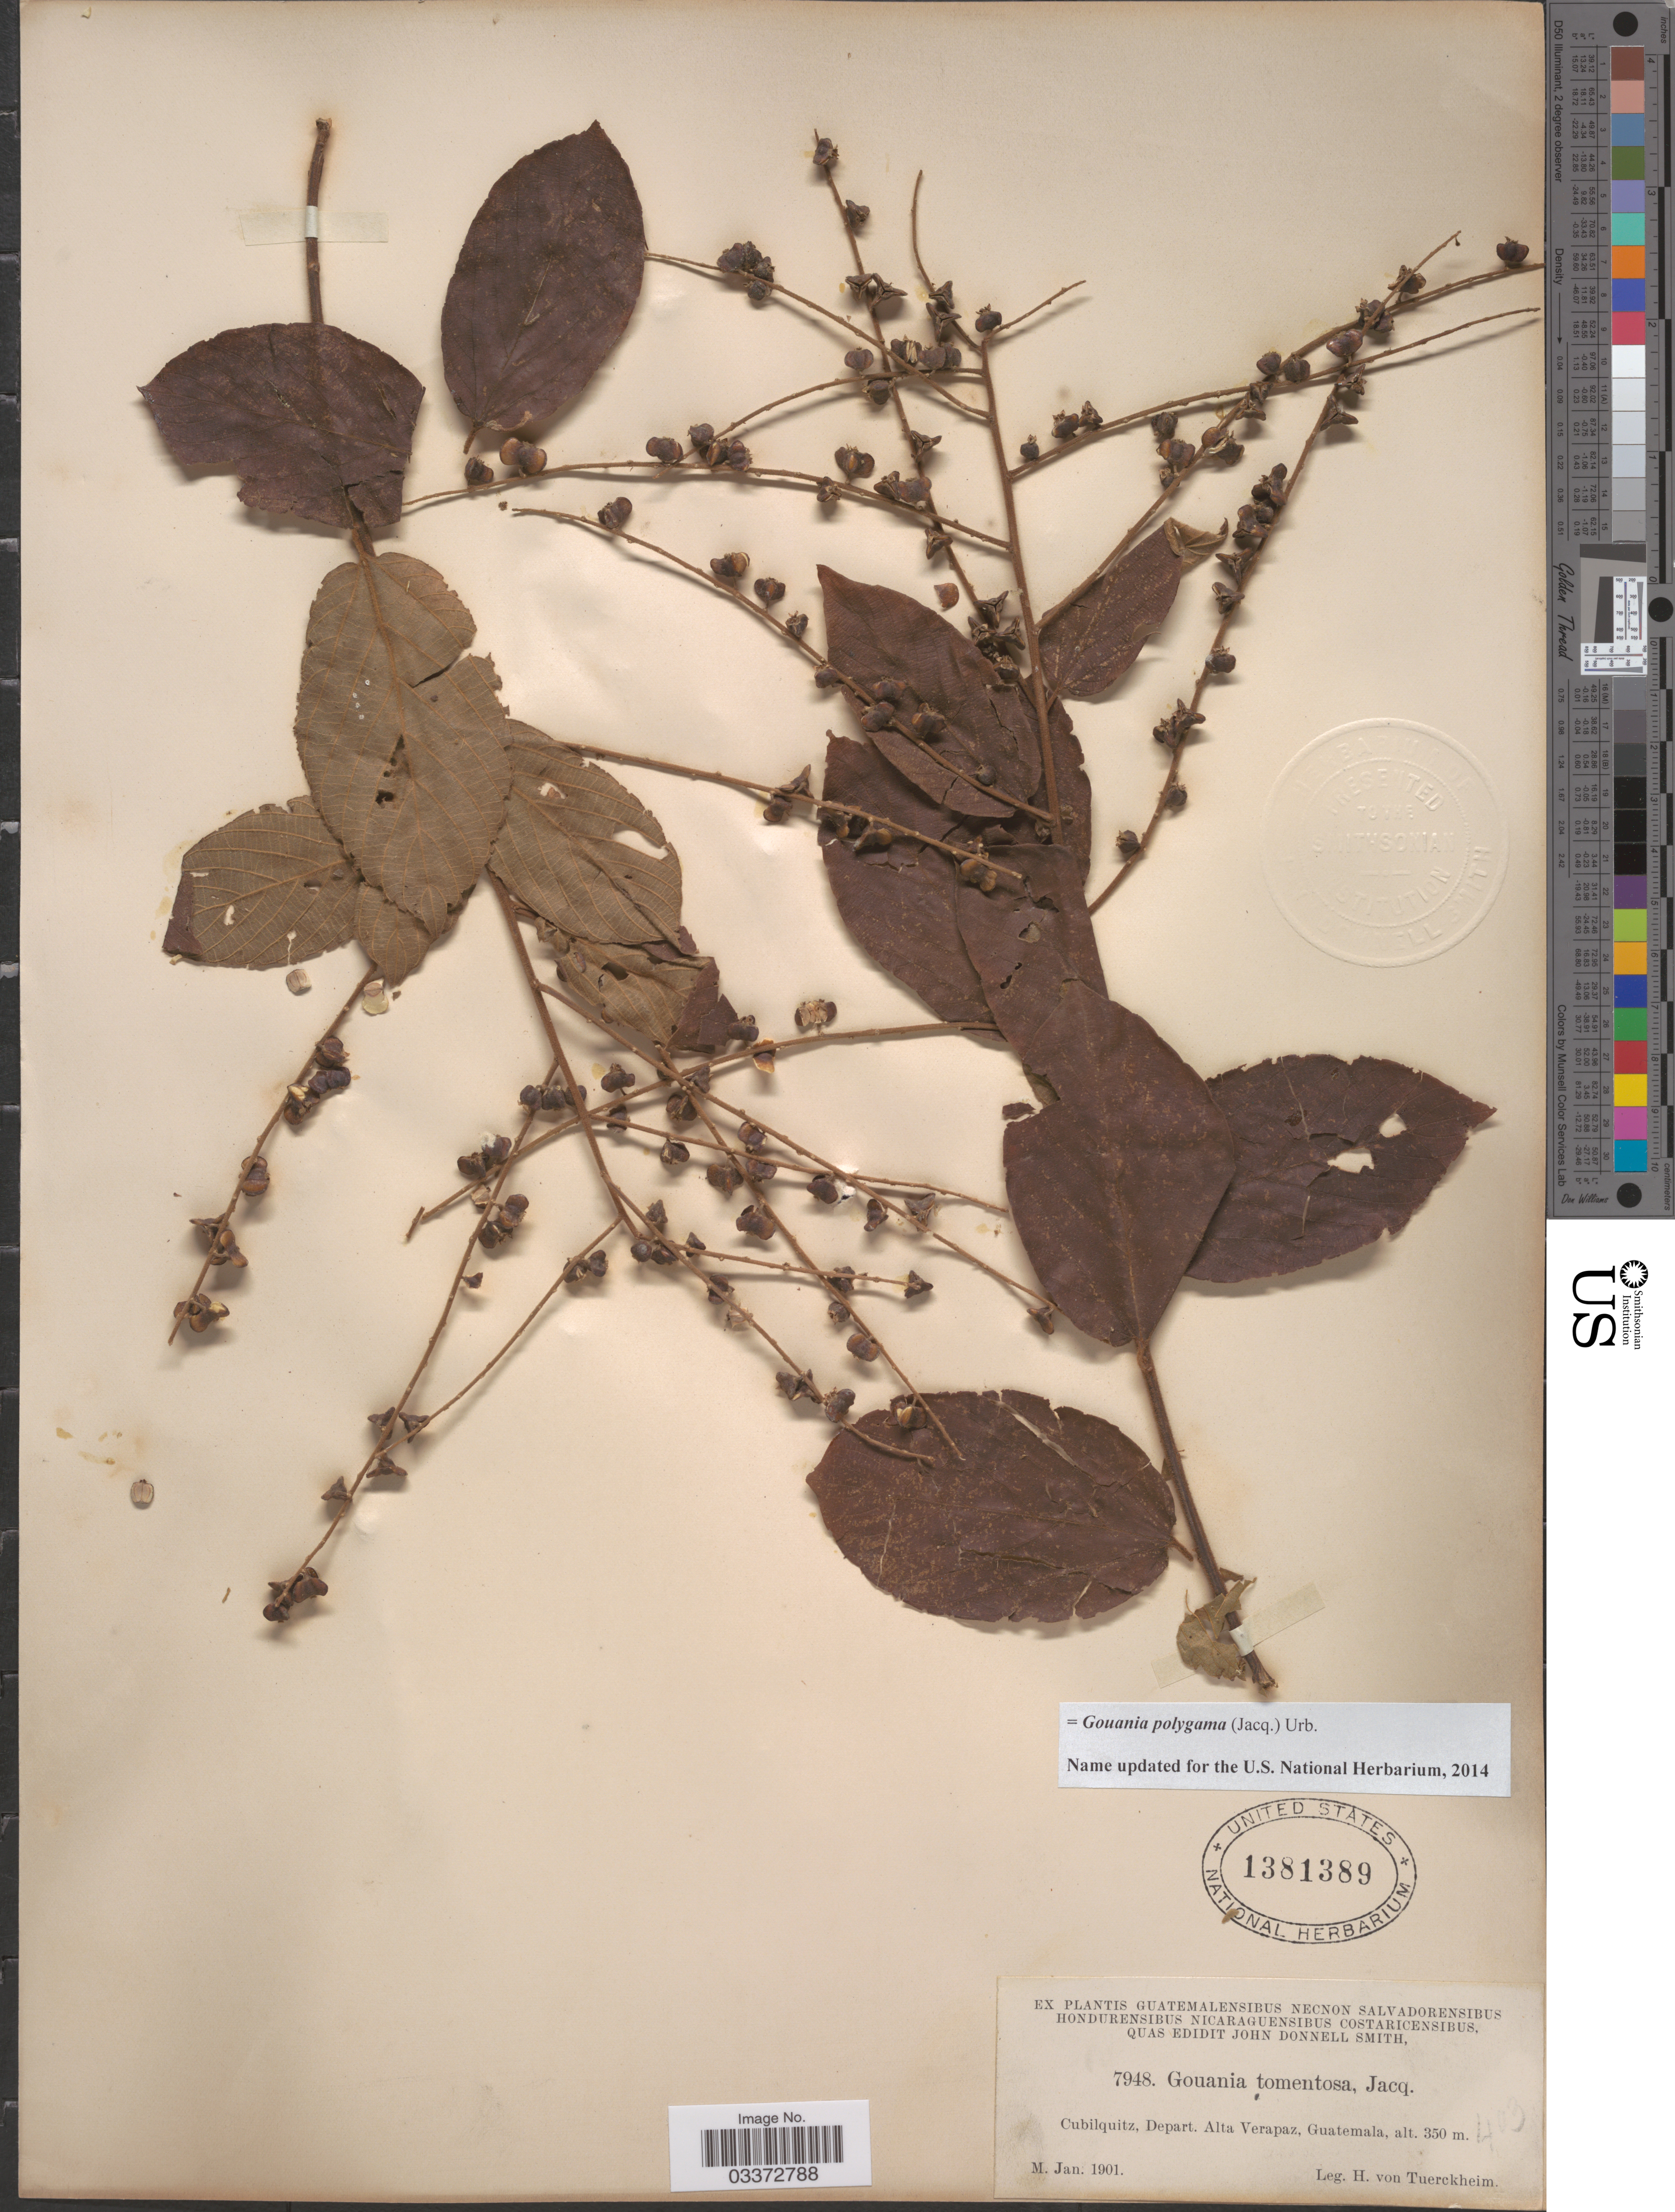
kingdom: Plantae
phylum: Tracheophyta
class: Magnoliopsida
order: Rosales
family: Rhamnaceae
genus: Gouania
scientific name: Gouania polygama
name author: (Jacq.) Urb.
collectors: H. von Tuerckheim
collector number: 7948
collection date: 1901-01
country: Guatemala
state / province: Alta Verapaz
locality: Cubilquitz, Depart. Alta Verapaz.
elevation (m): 350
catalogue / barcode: US 1381389